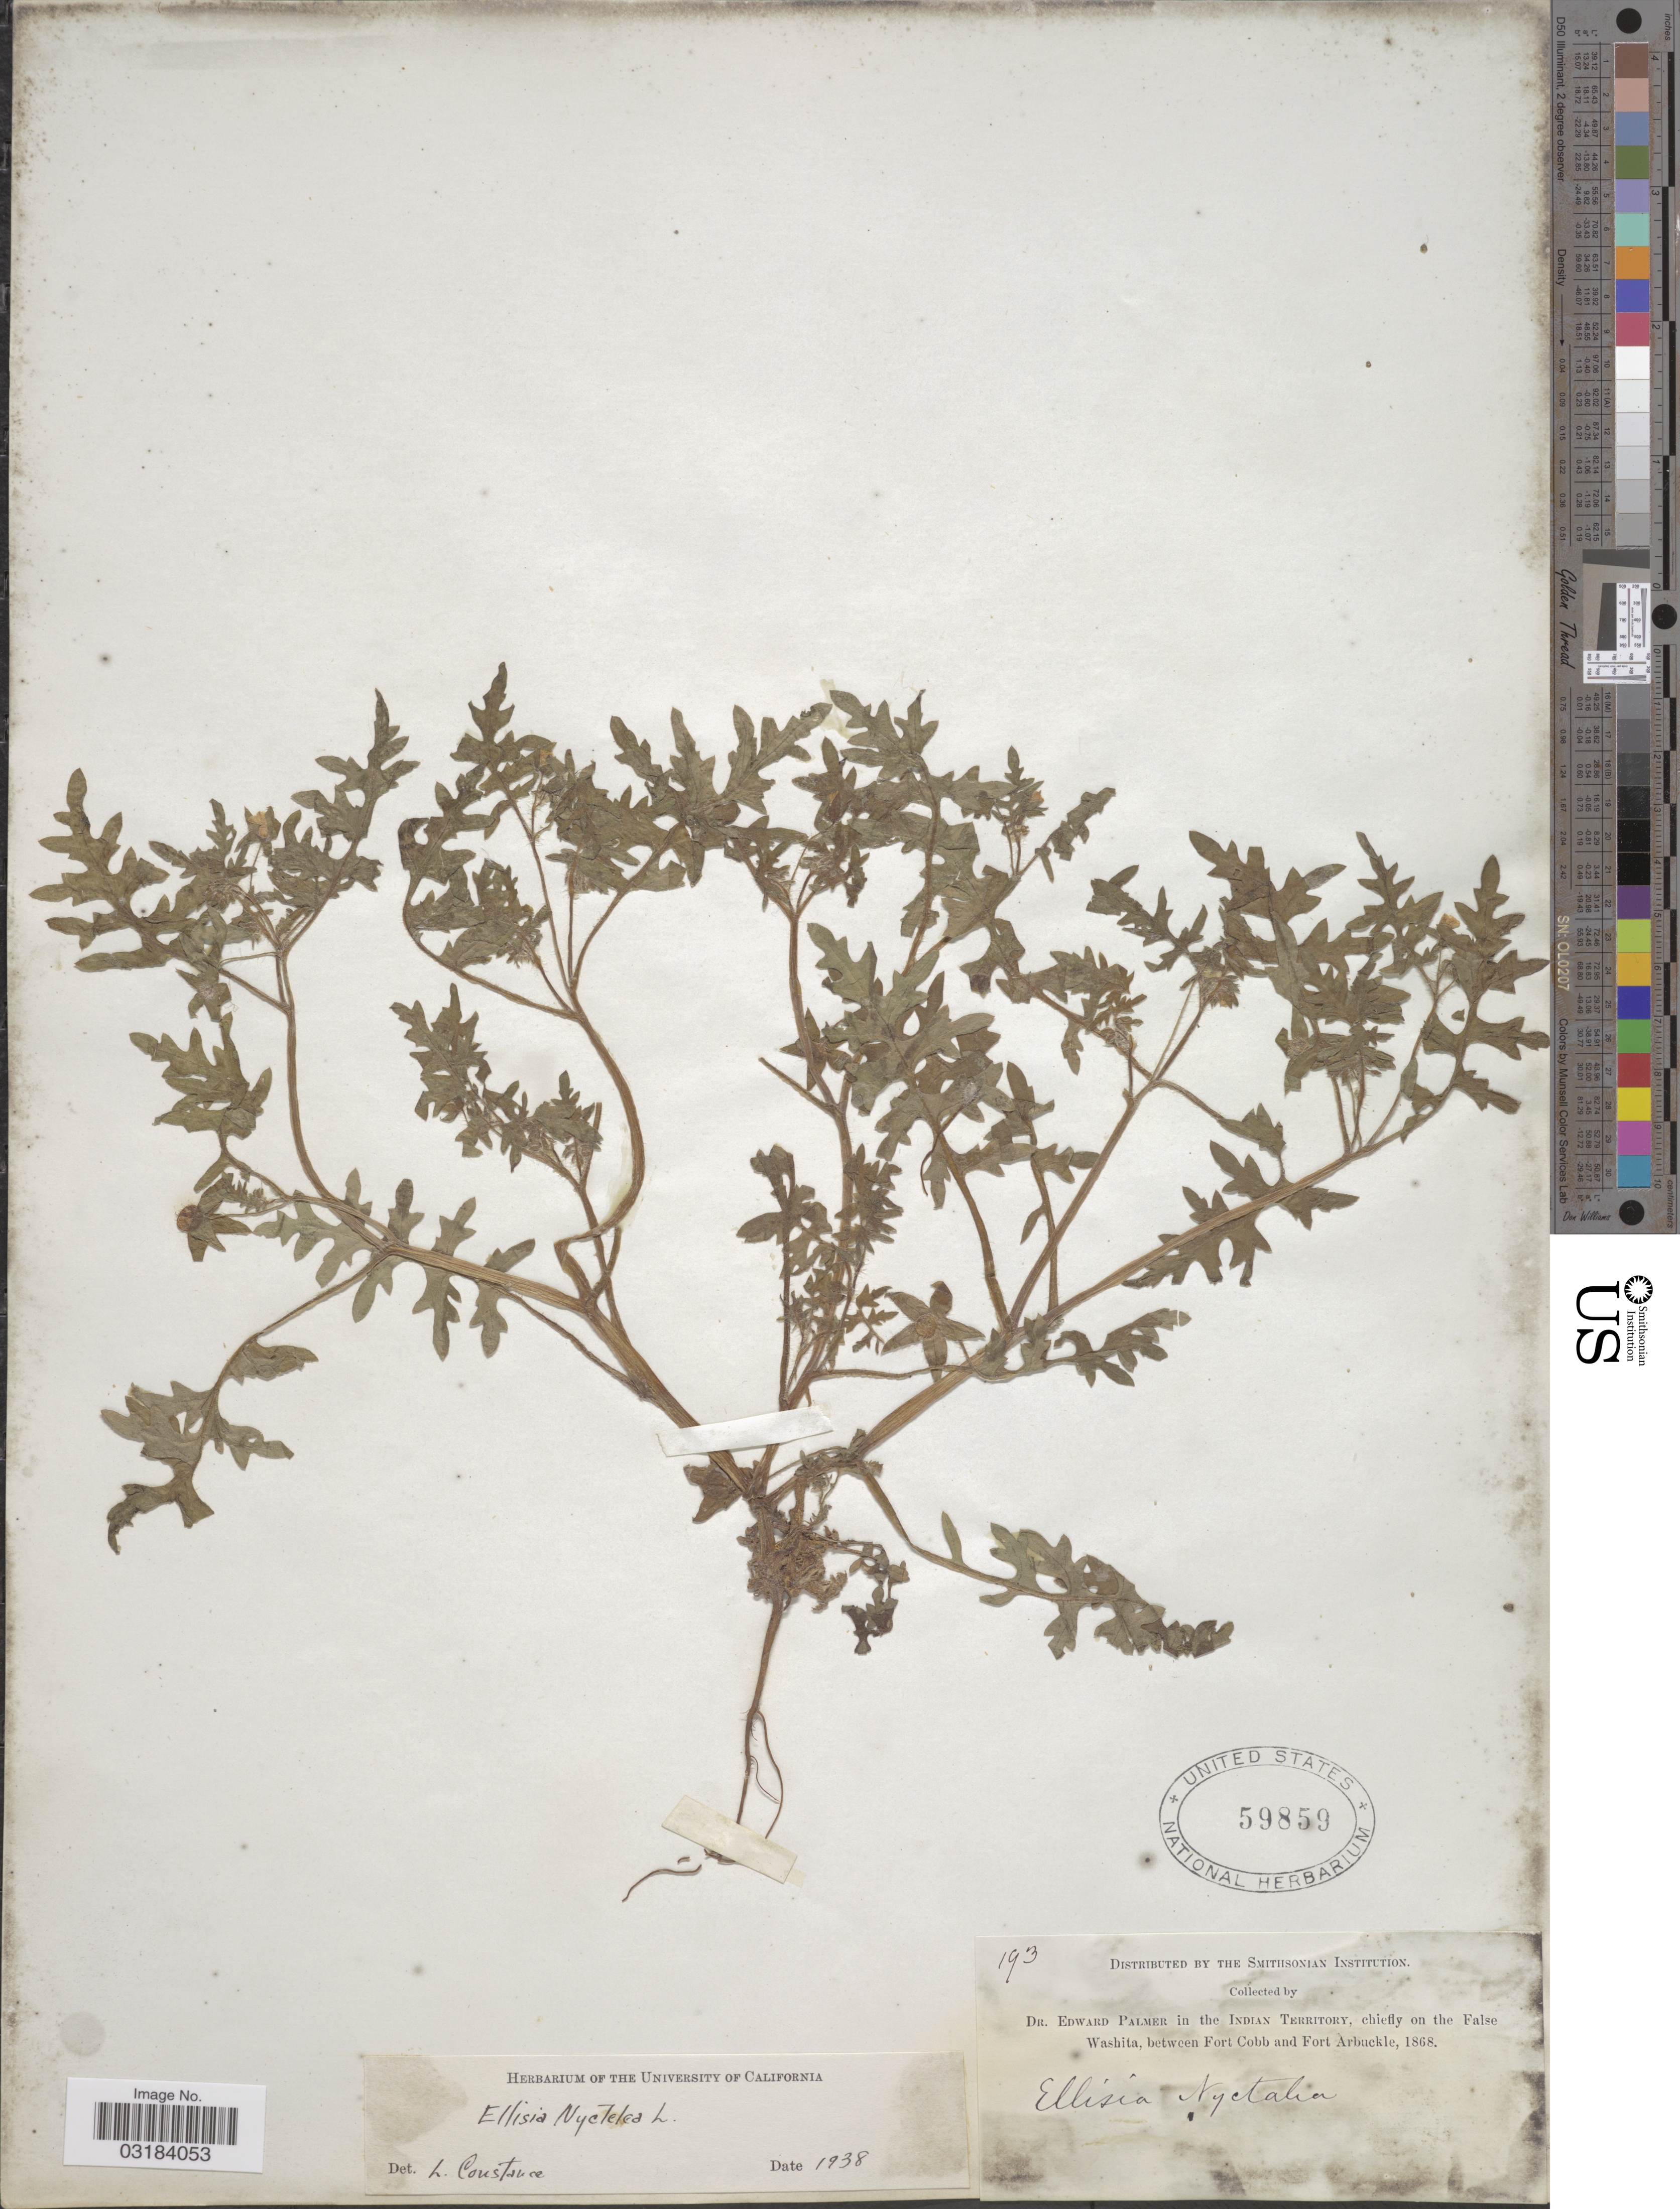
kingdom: Plantae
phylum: Tracheophyta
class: Magnoliopsida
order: Boraginales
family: Hydrophyllaceae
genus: Ellisia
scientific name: Ellisia nyctelea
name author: L.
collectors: E. Palmer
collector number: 193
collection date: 1868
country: United States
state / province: Oklahoma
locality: In the Indian Territory, chiefly on the False Washita, between Fort Cobb and Fort Arbuckle.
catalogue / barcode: US 59859